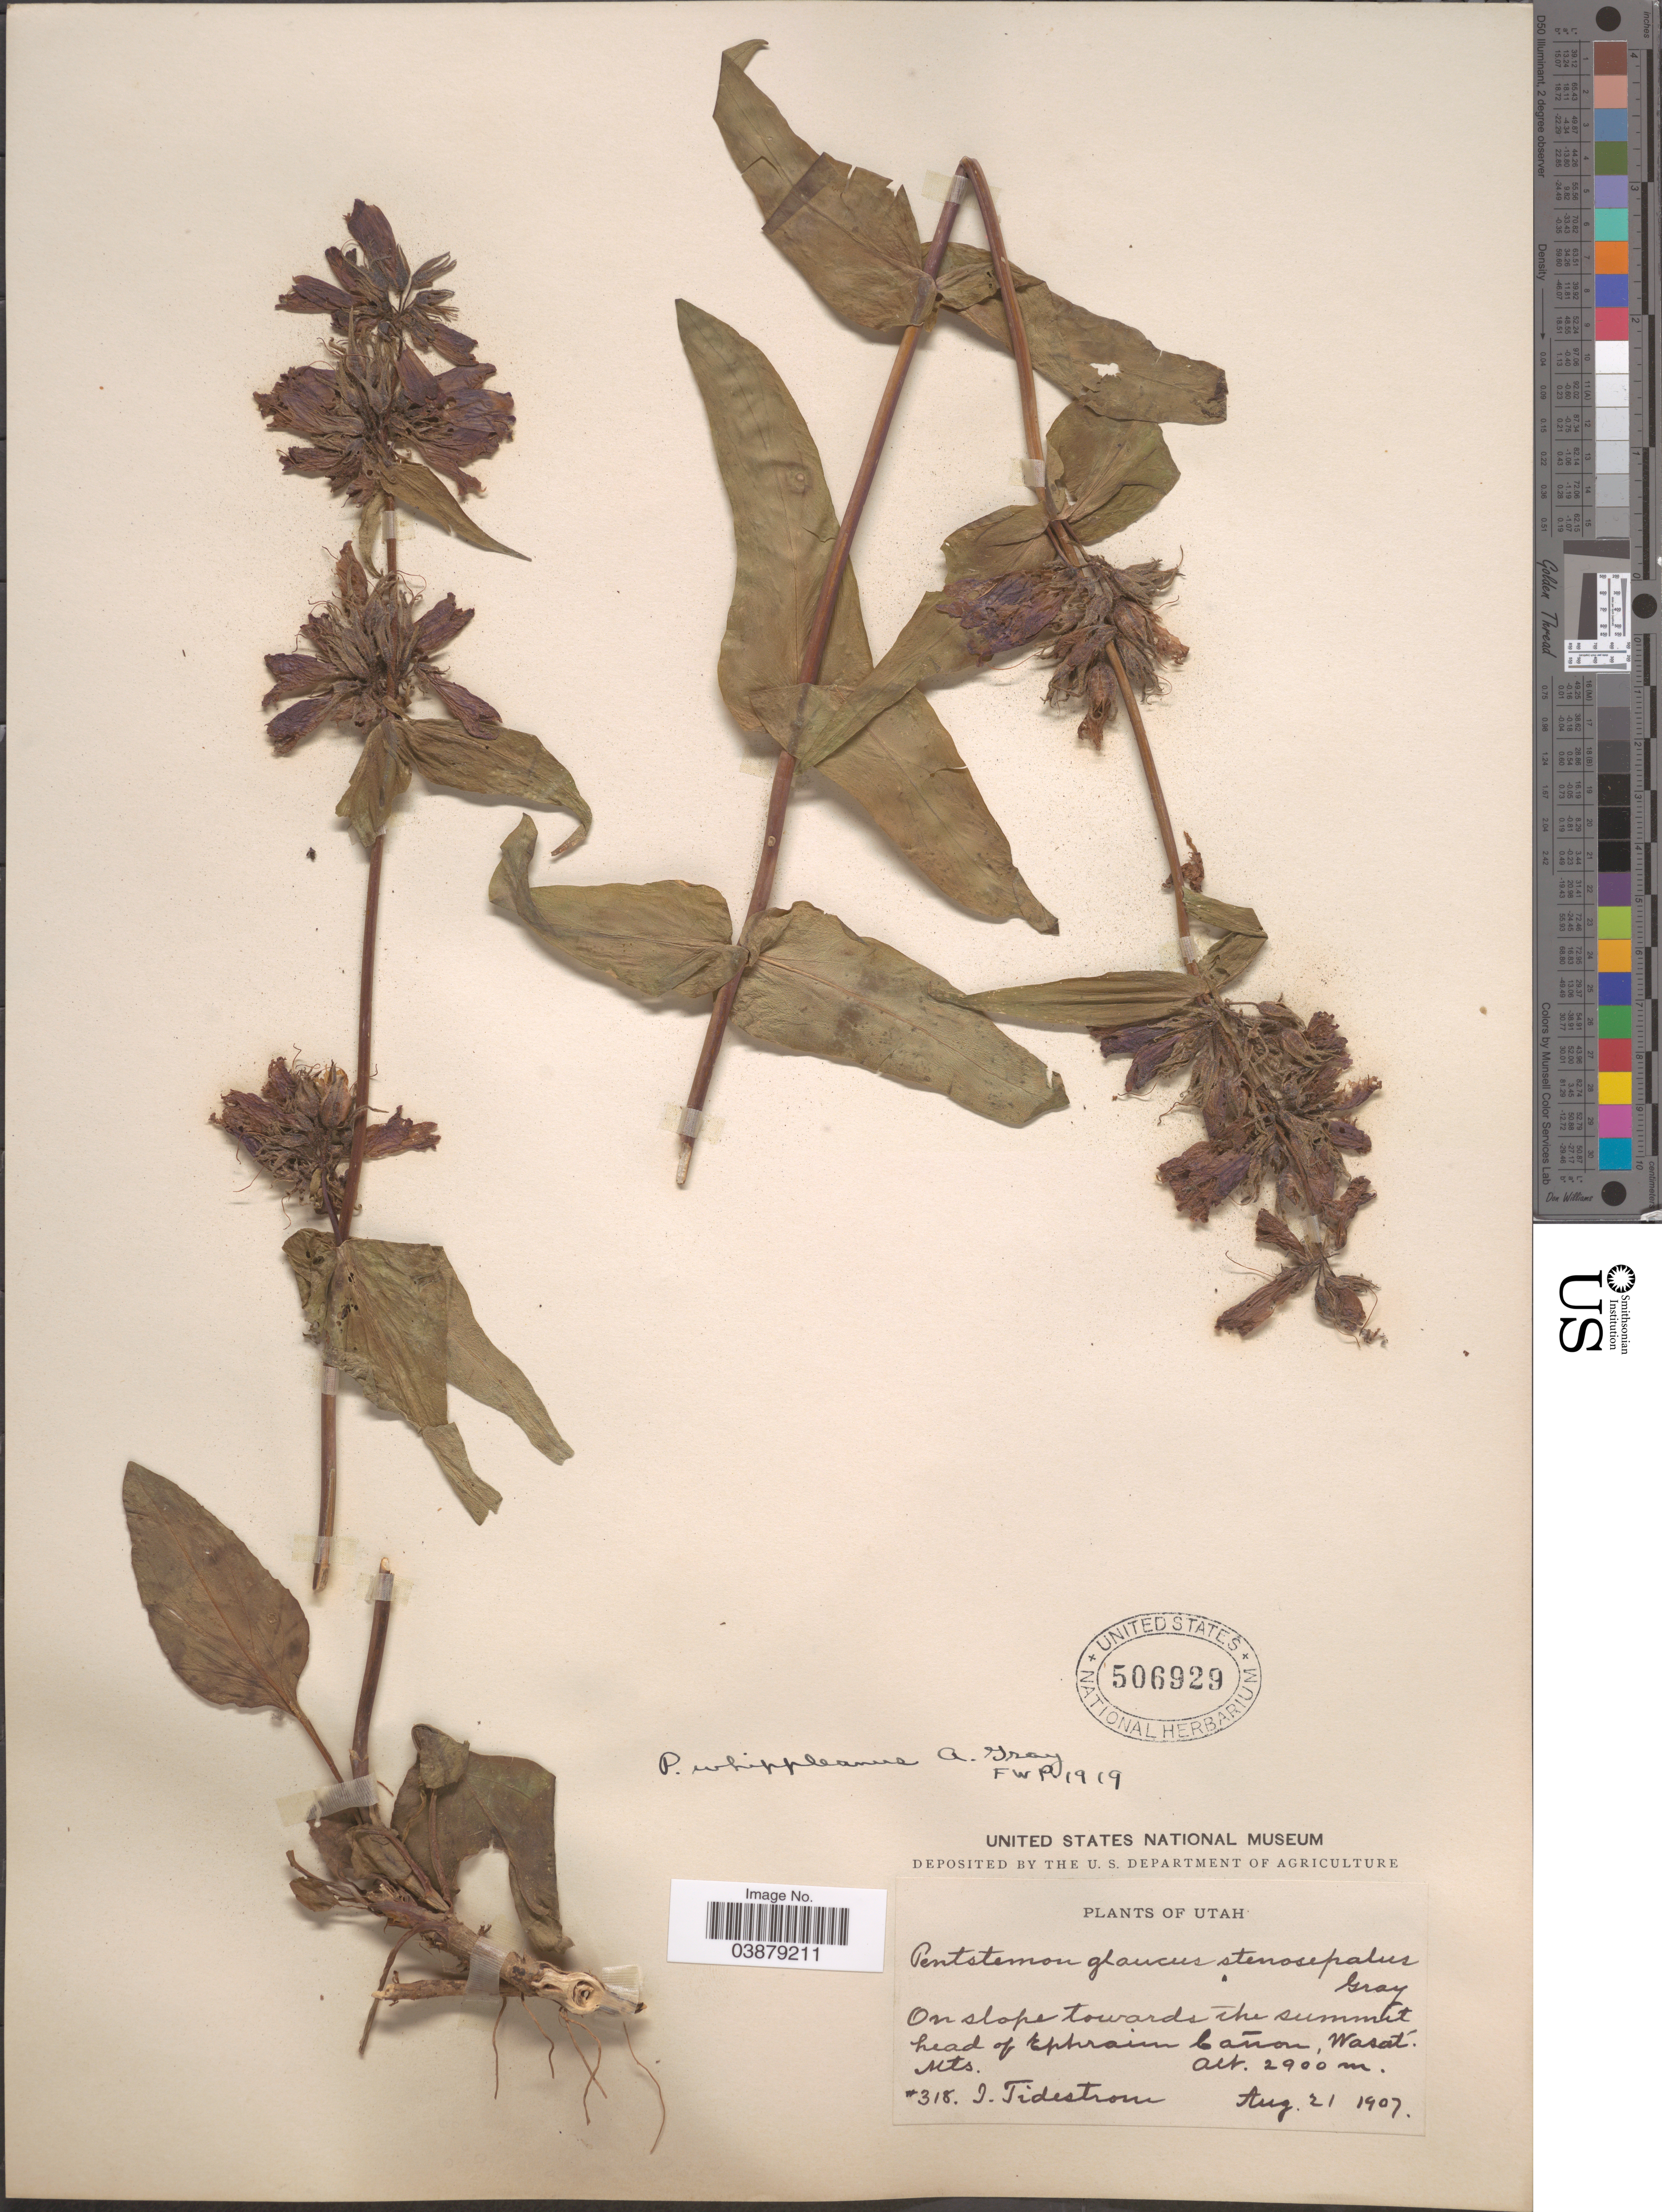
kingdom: Plantae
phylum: Tracheophyta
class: Magnoliopsida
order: Lamiales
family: Plantaginaceae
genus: Penstemon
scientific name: Penstemon whippleanus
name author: A. Gray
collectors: I. F. Tidestrom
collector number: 318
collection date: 1907-08-21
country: United States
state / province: Utah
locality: On slope towards the summit head of Ephraim Cañon, Wasat. Mts.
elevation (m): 2900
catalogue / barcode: US 506929